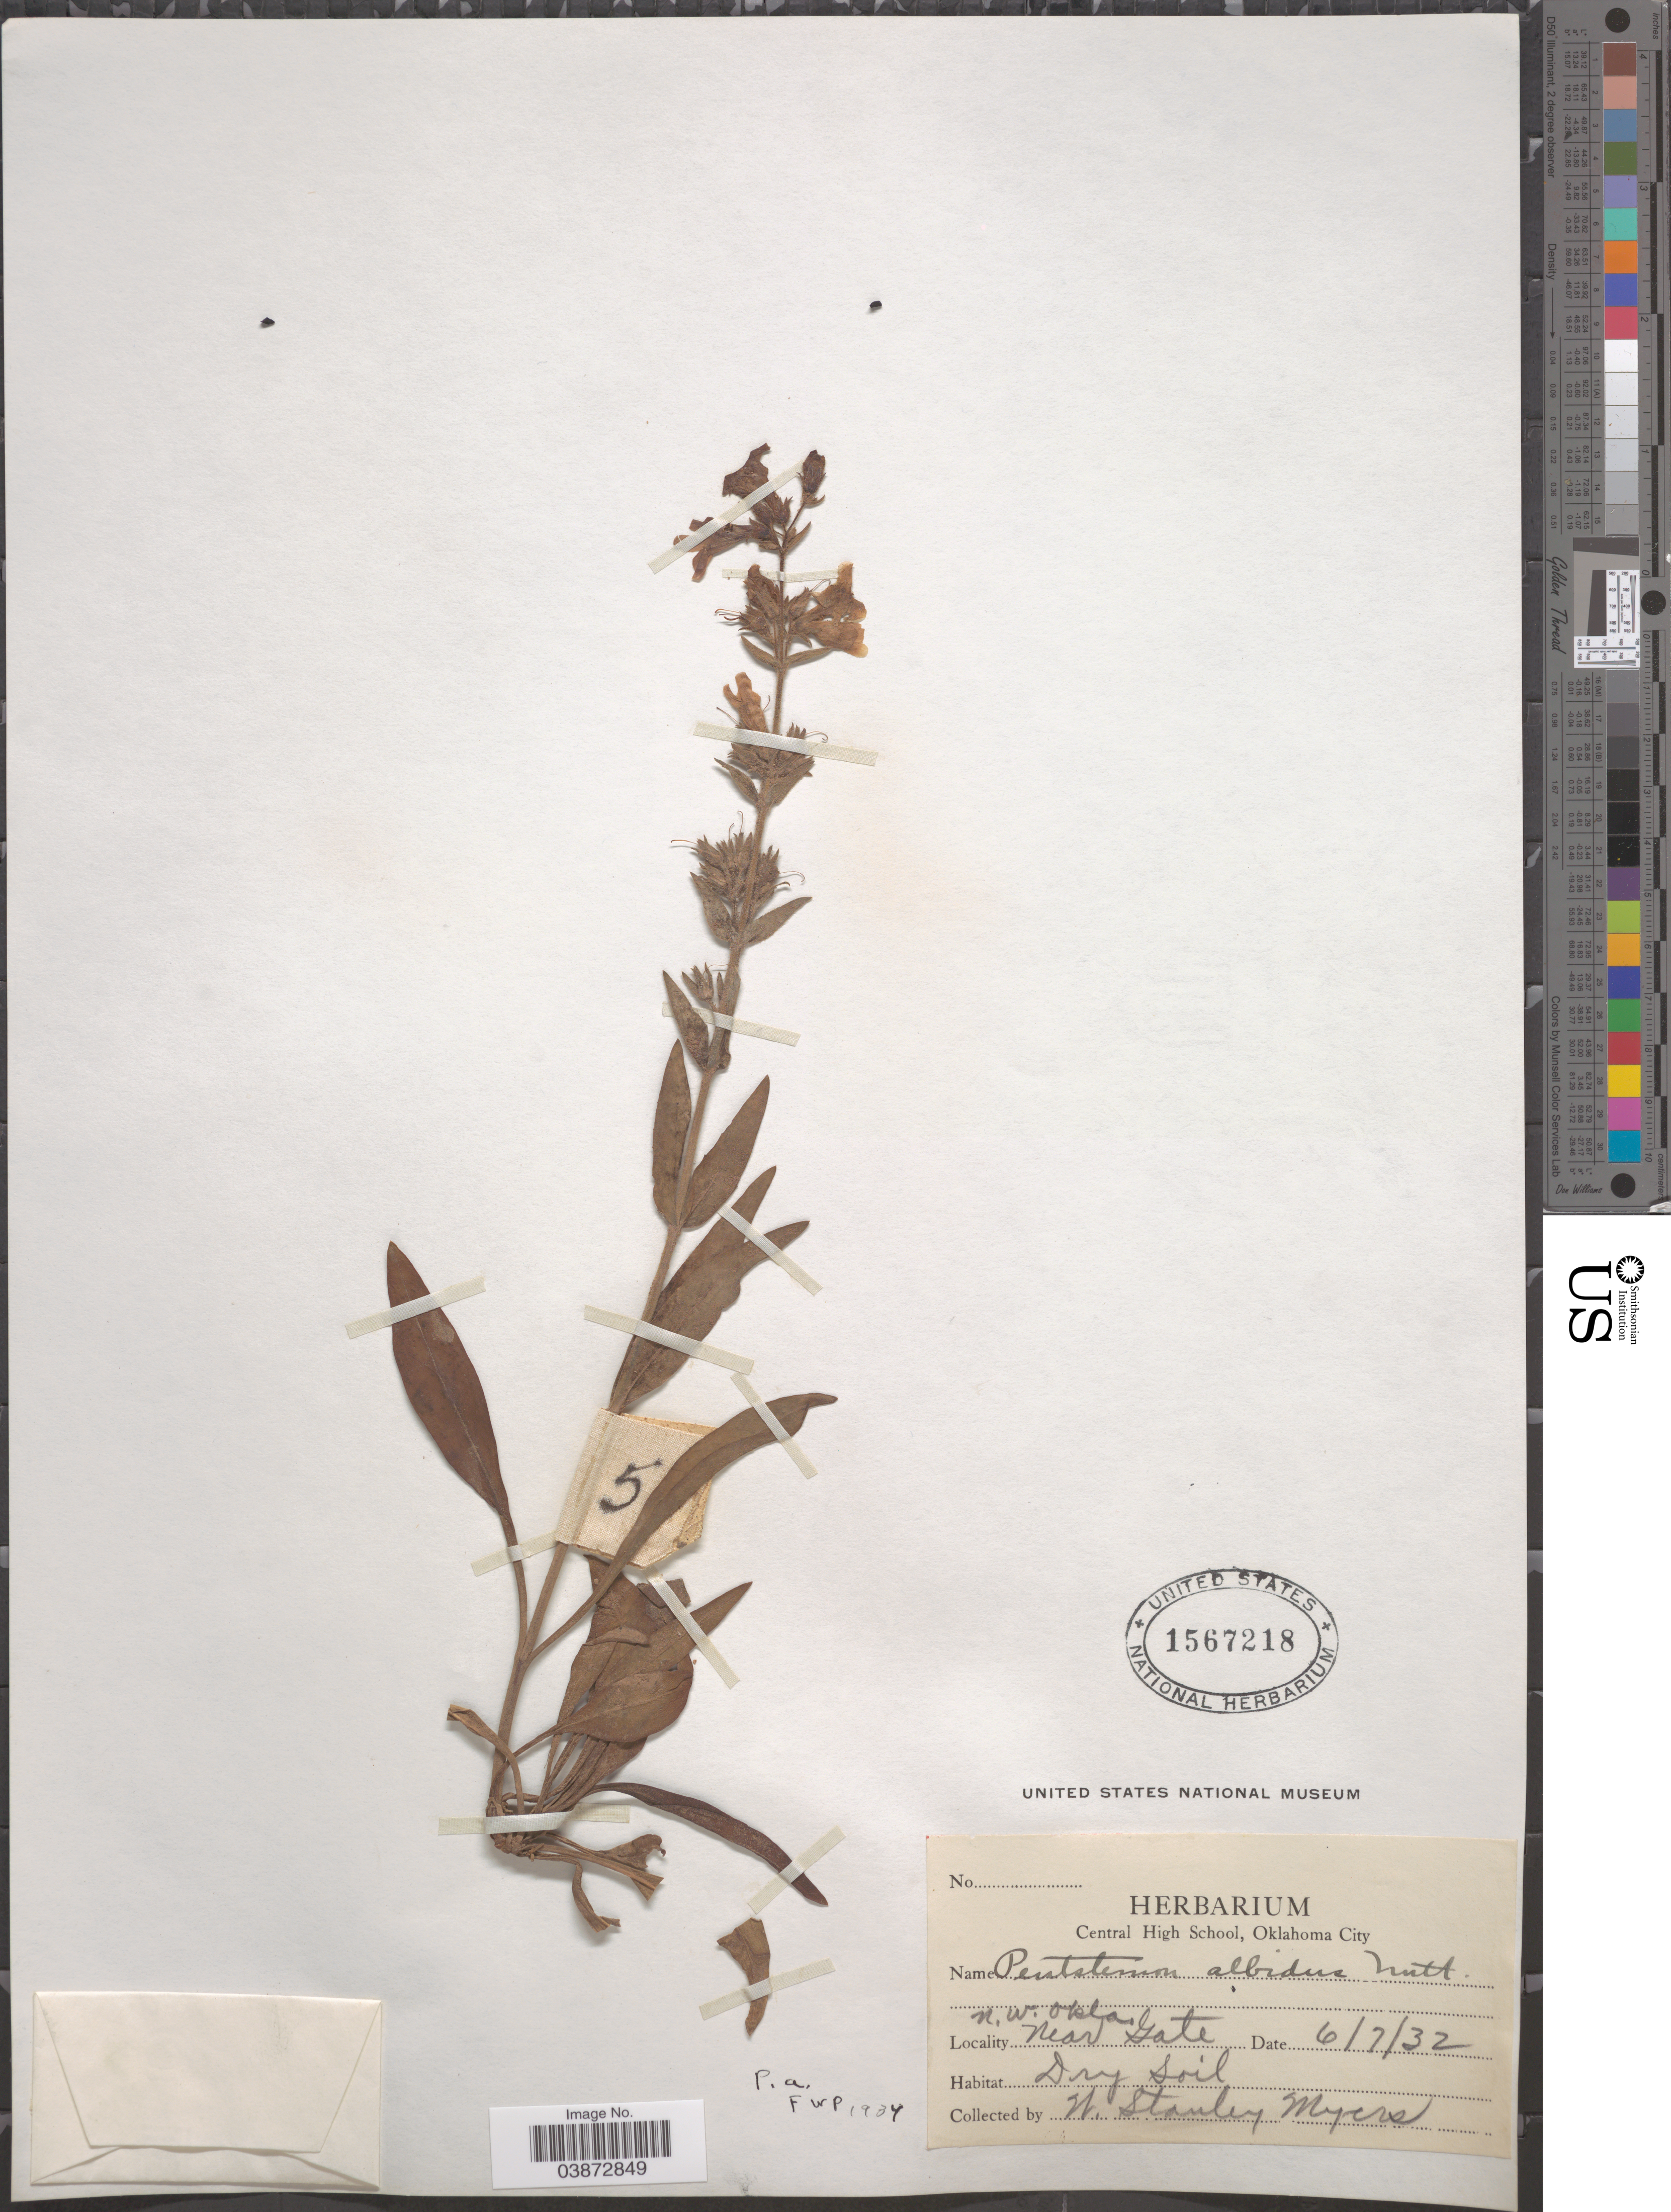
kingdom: Plantae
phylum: Tracheophyta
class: Magnoliopsida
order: Lamiales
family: Plantaginaceae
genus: Penstemon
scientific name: Penstemon albidus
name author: Nutt.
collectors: W. Myers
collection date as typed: Transcribed d/m/y: 7/6/32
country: United States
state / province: Oklahoma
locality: Central High School, Oklahoma City. N.W. Okla. Near Gate.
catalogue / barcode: US 1567218